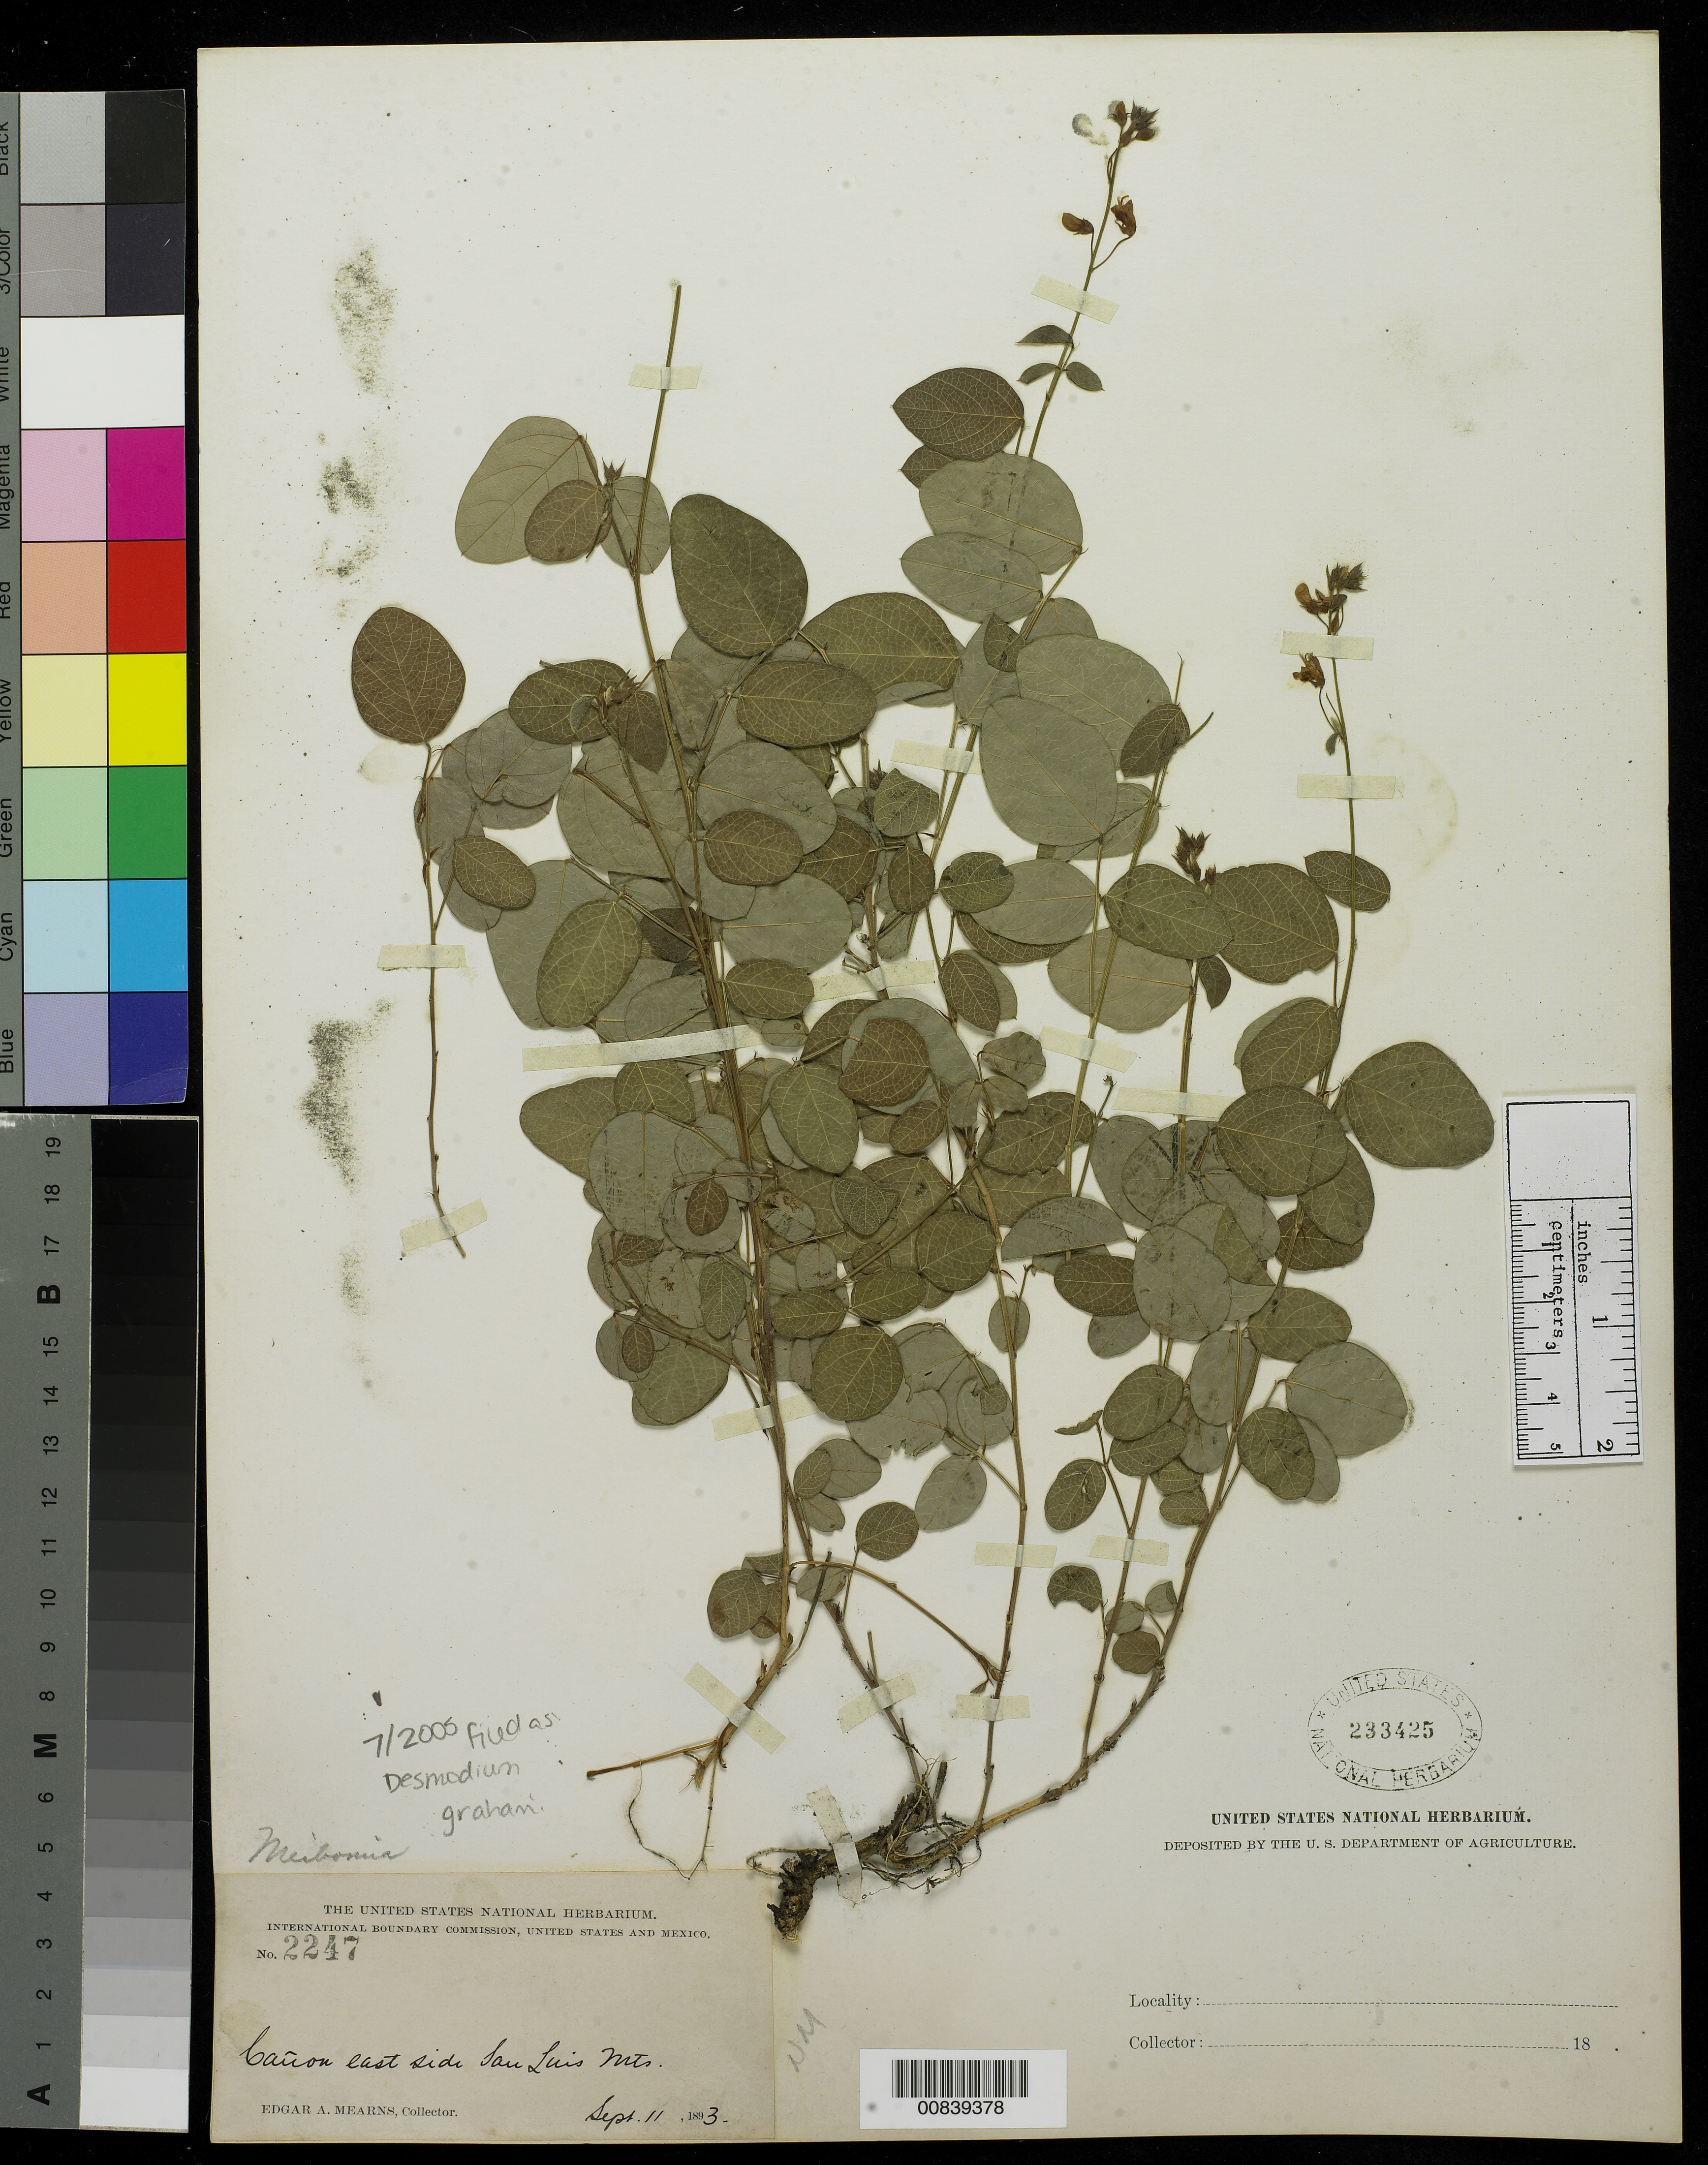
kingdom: Plantae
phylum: Tracheophyta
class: Magnoliopsida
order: Fabales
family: Fabaceae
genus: Desmodium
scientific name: Desmodium grahamii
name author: A. Gray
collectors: E. A. Mearns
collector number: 2247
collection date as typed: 11 Sep 1893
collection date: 1893-09-11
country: United States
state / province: New Mexico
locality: Cañon east side San Luis Mts.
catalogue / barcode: US 233425